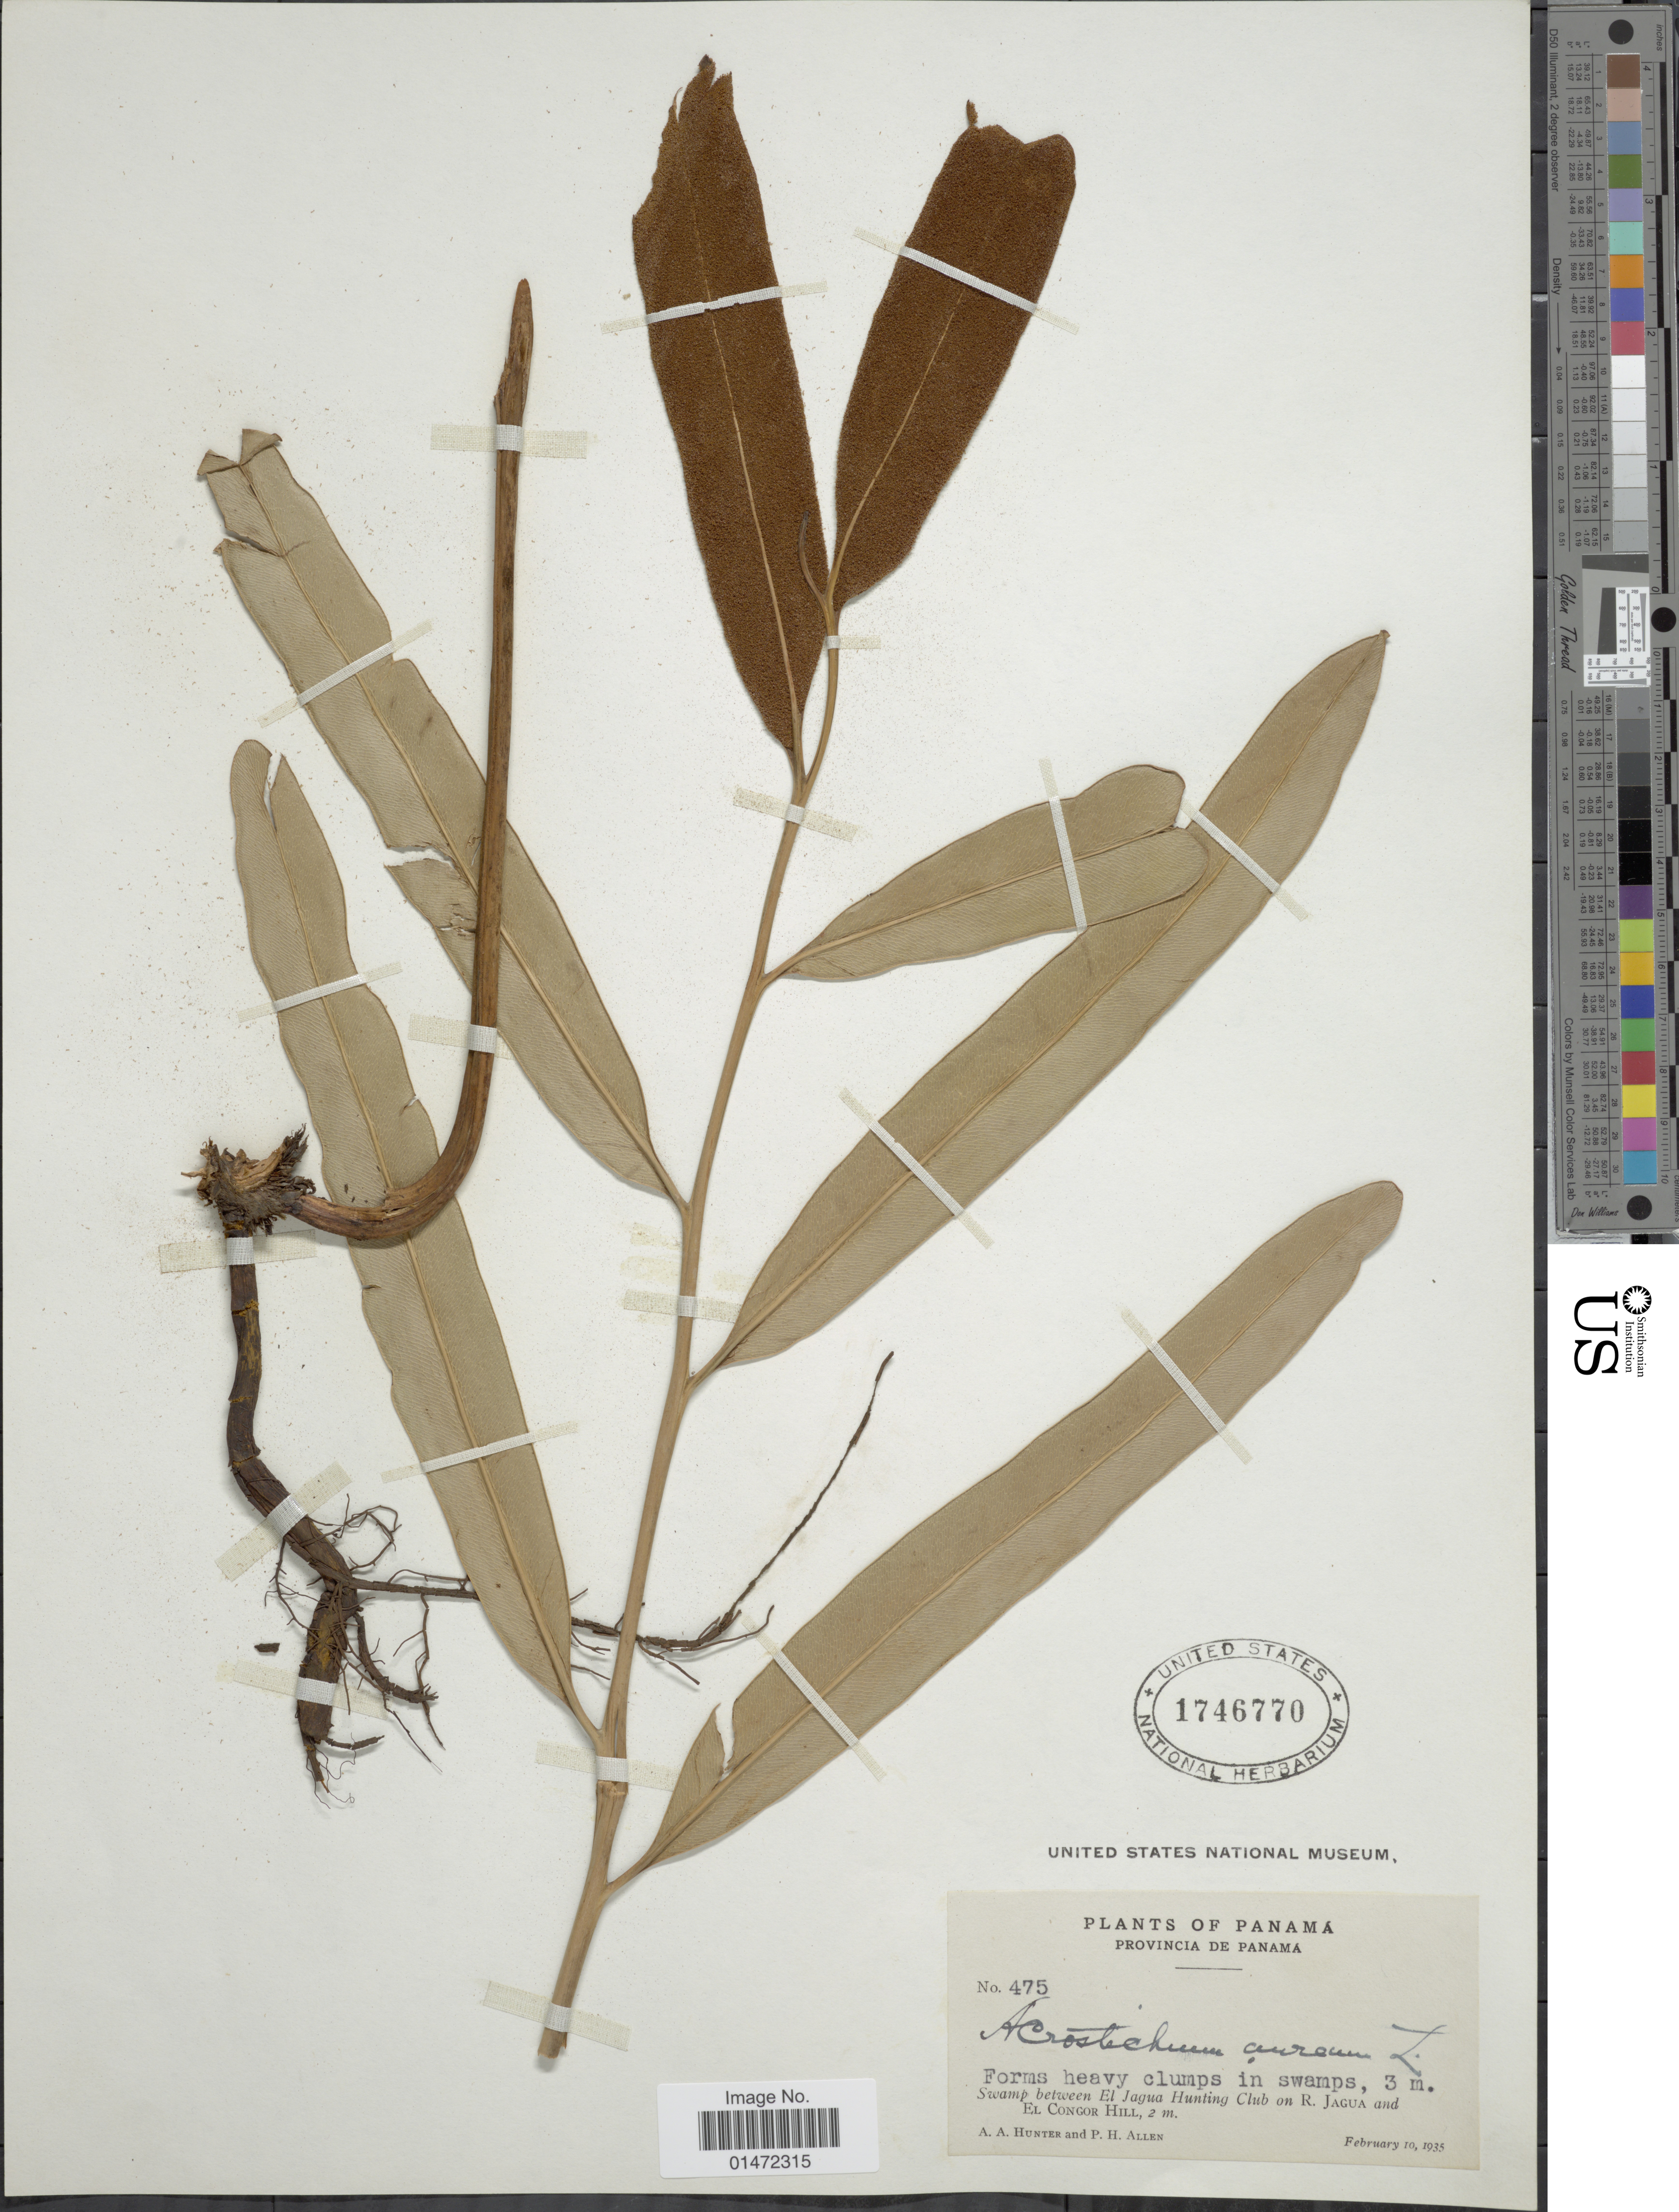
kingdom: Plantae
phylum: Tracheophyta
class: Polypodiopsida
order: Polypodiales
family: Pteridaceae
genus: Acrostichum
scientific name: Acrostichum aureum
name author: L.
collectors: A. Hunter & P. H. Allen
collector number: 475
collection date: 1935-02-10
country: Panama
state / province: Panamá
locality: Swamp between El Jagua Hunting Club on R. Jagua and El Congor Hill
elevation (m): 2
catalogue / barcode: US 1746770